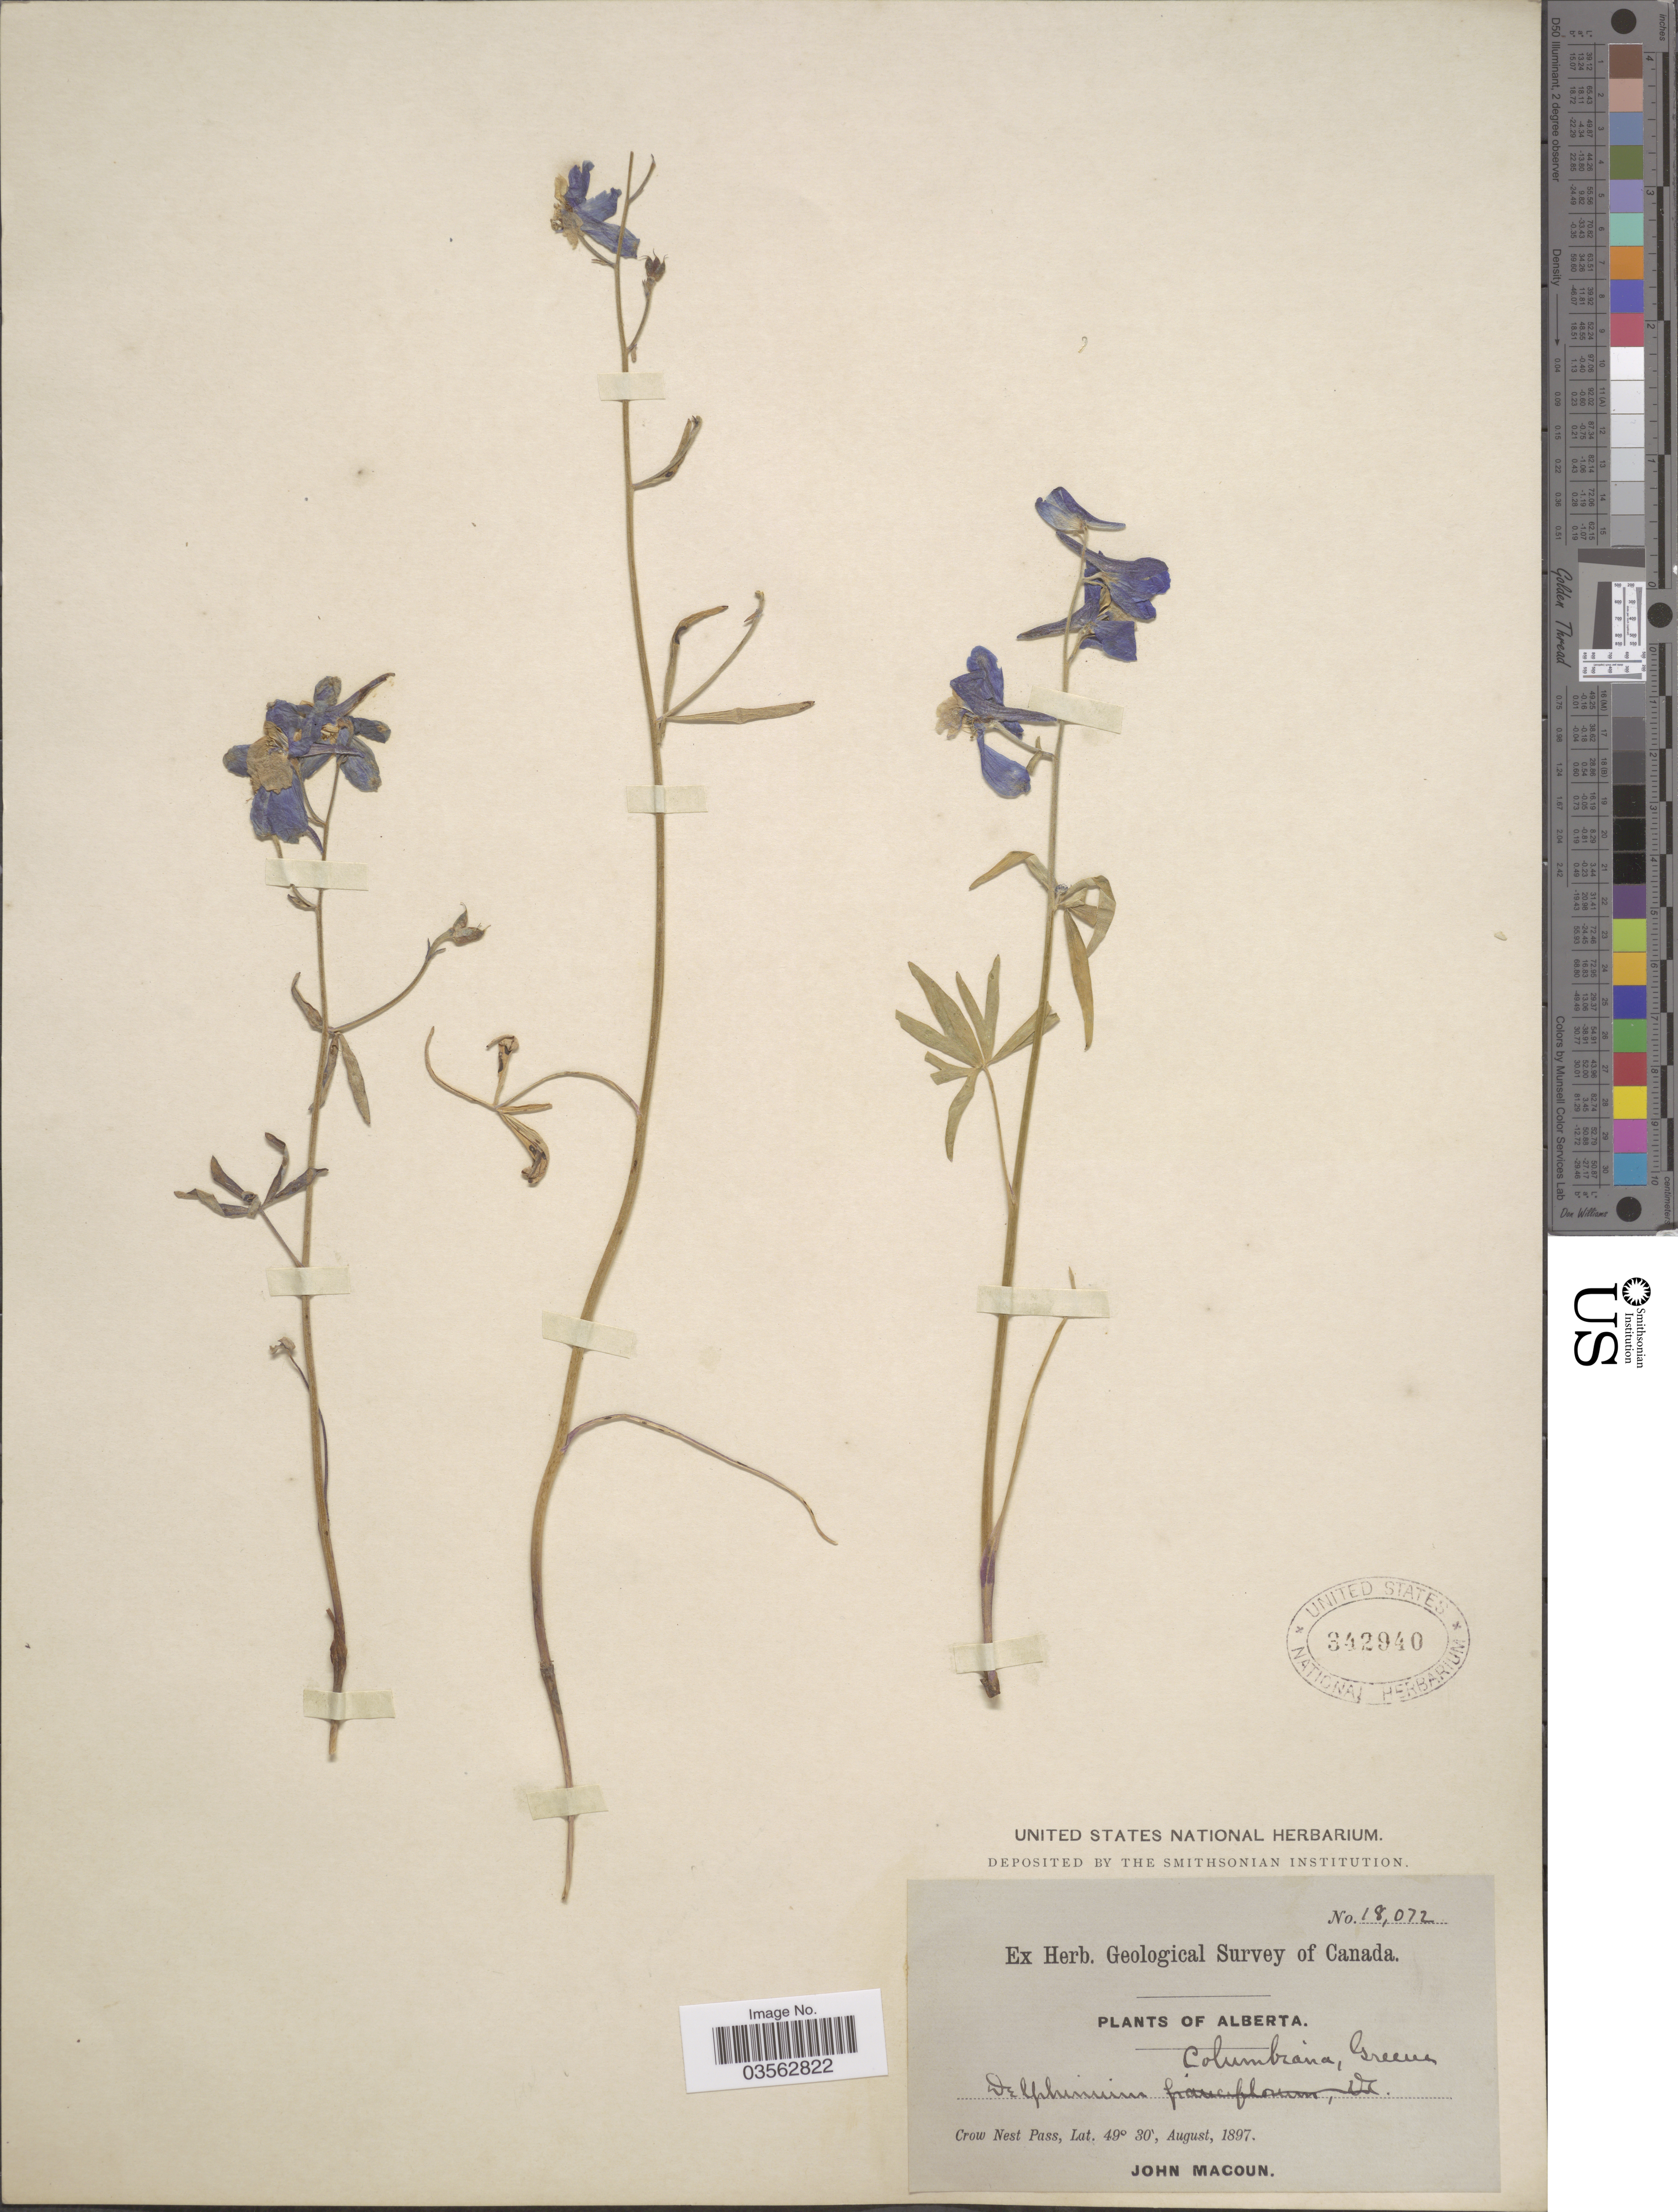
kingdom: Plantae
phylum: Tracheophyta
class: Magnoliopsida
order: Ranunculales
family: Ranunculaceae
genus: Delphinium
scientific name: Delphinium columbianum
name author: Greene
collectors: J. Macoun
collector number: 18072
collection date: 1897-08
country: Canada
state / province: Alberta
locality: Crow Nest Pass.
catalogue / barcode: US 342940